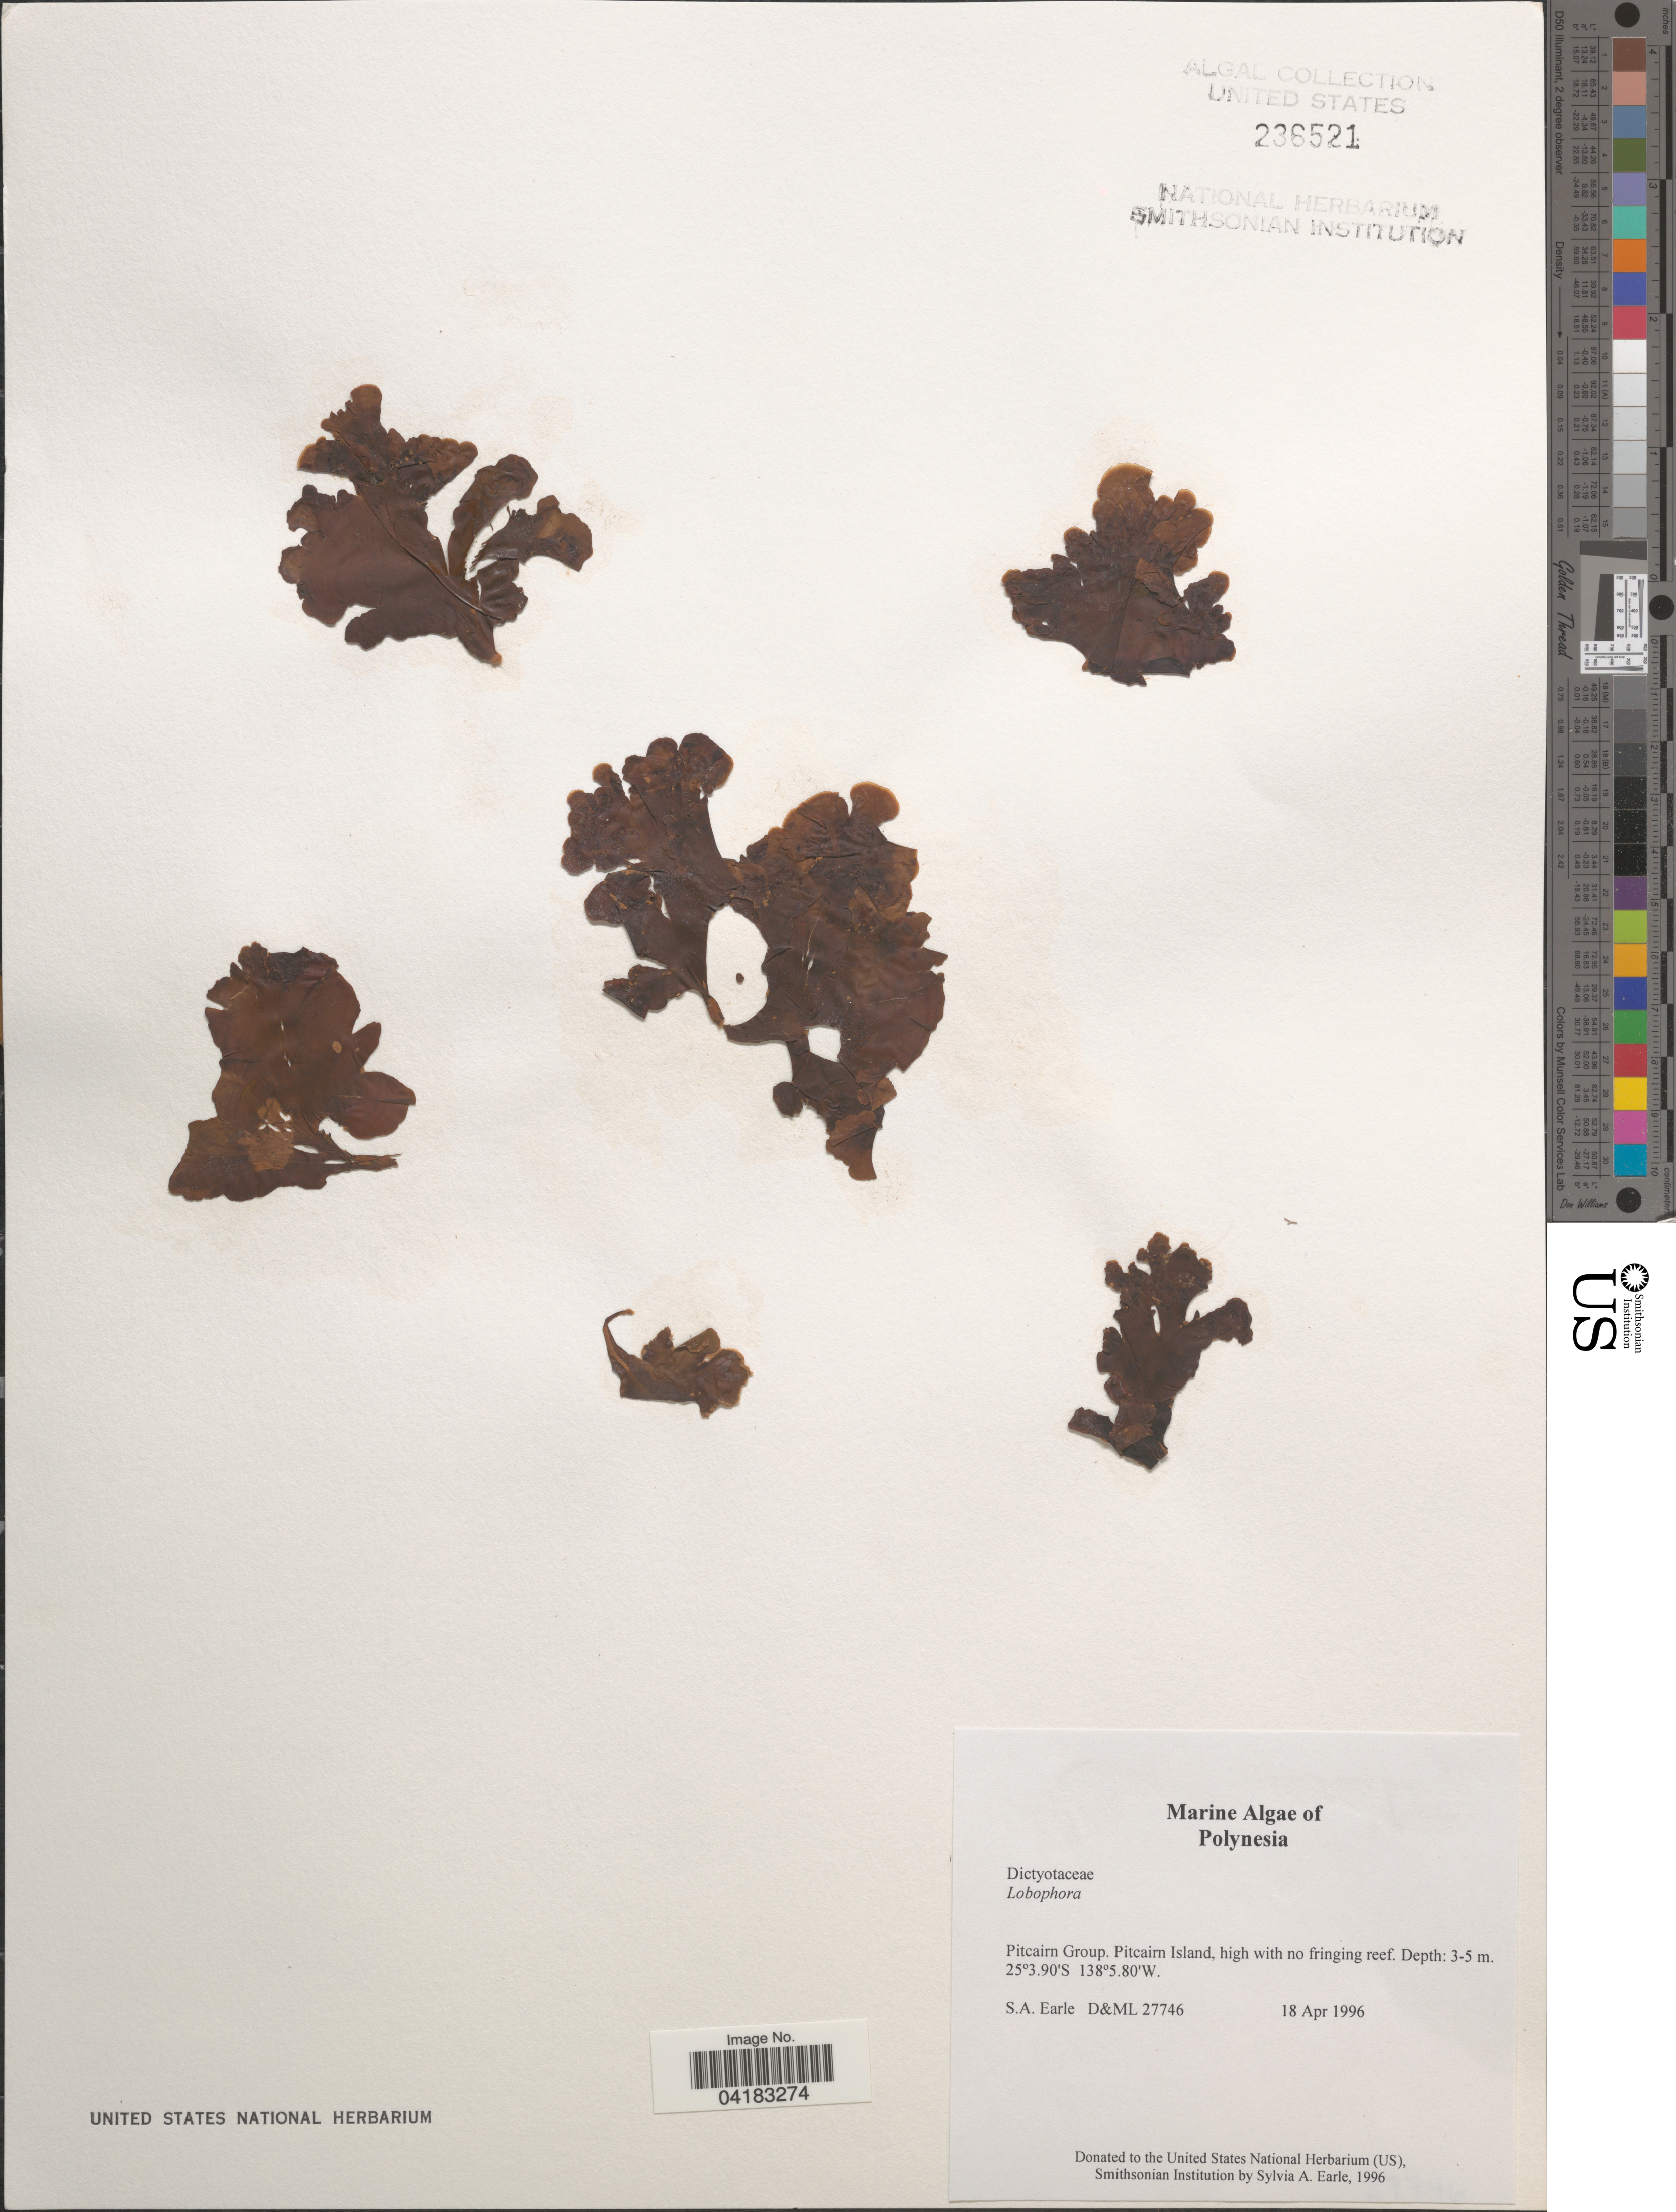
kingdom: Chromista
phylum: Ochrophyta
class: Phaeophyceae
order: Dictyotales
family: Dictyotaceae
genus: Lobophora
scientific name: Lobophora sp.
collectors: S. A. Earle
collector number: D&ML27746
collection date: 1996-04-18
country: Pitcairn Islands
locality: Polynesia. Pitcairn Group. High with no fringing reef.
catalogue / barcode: US 236521